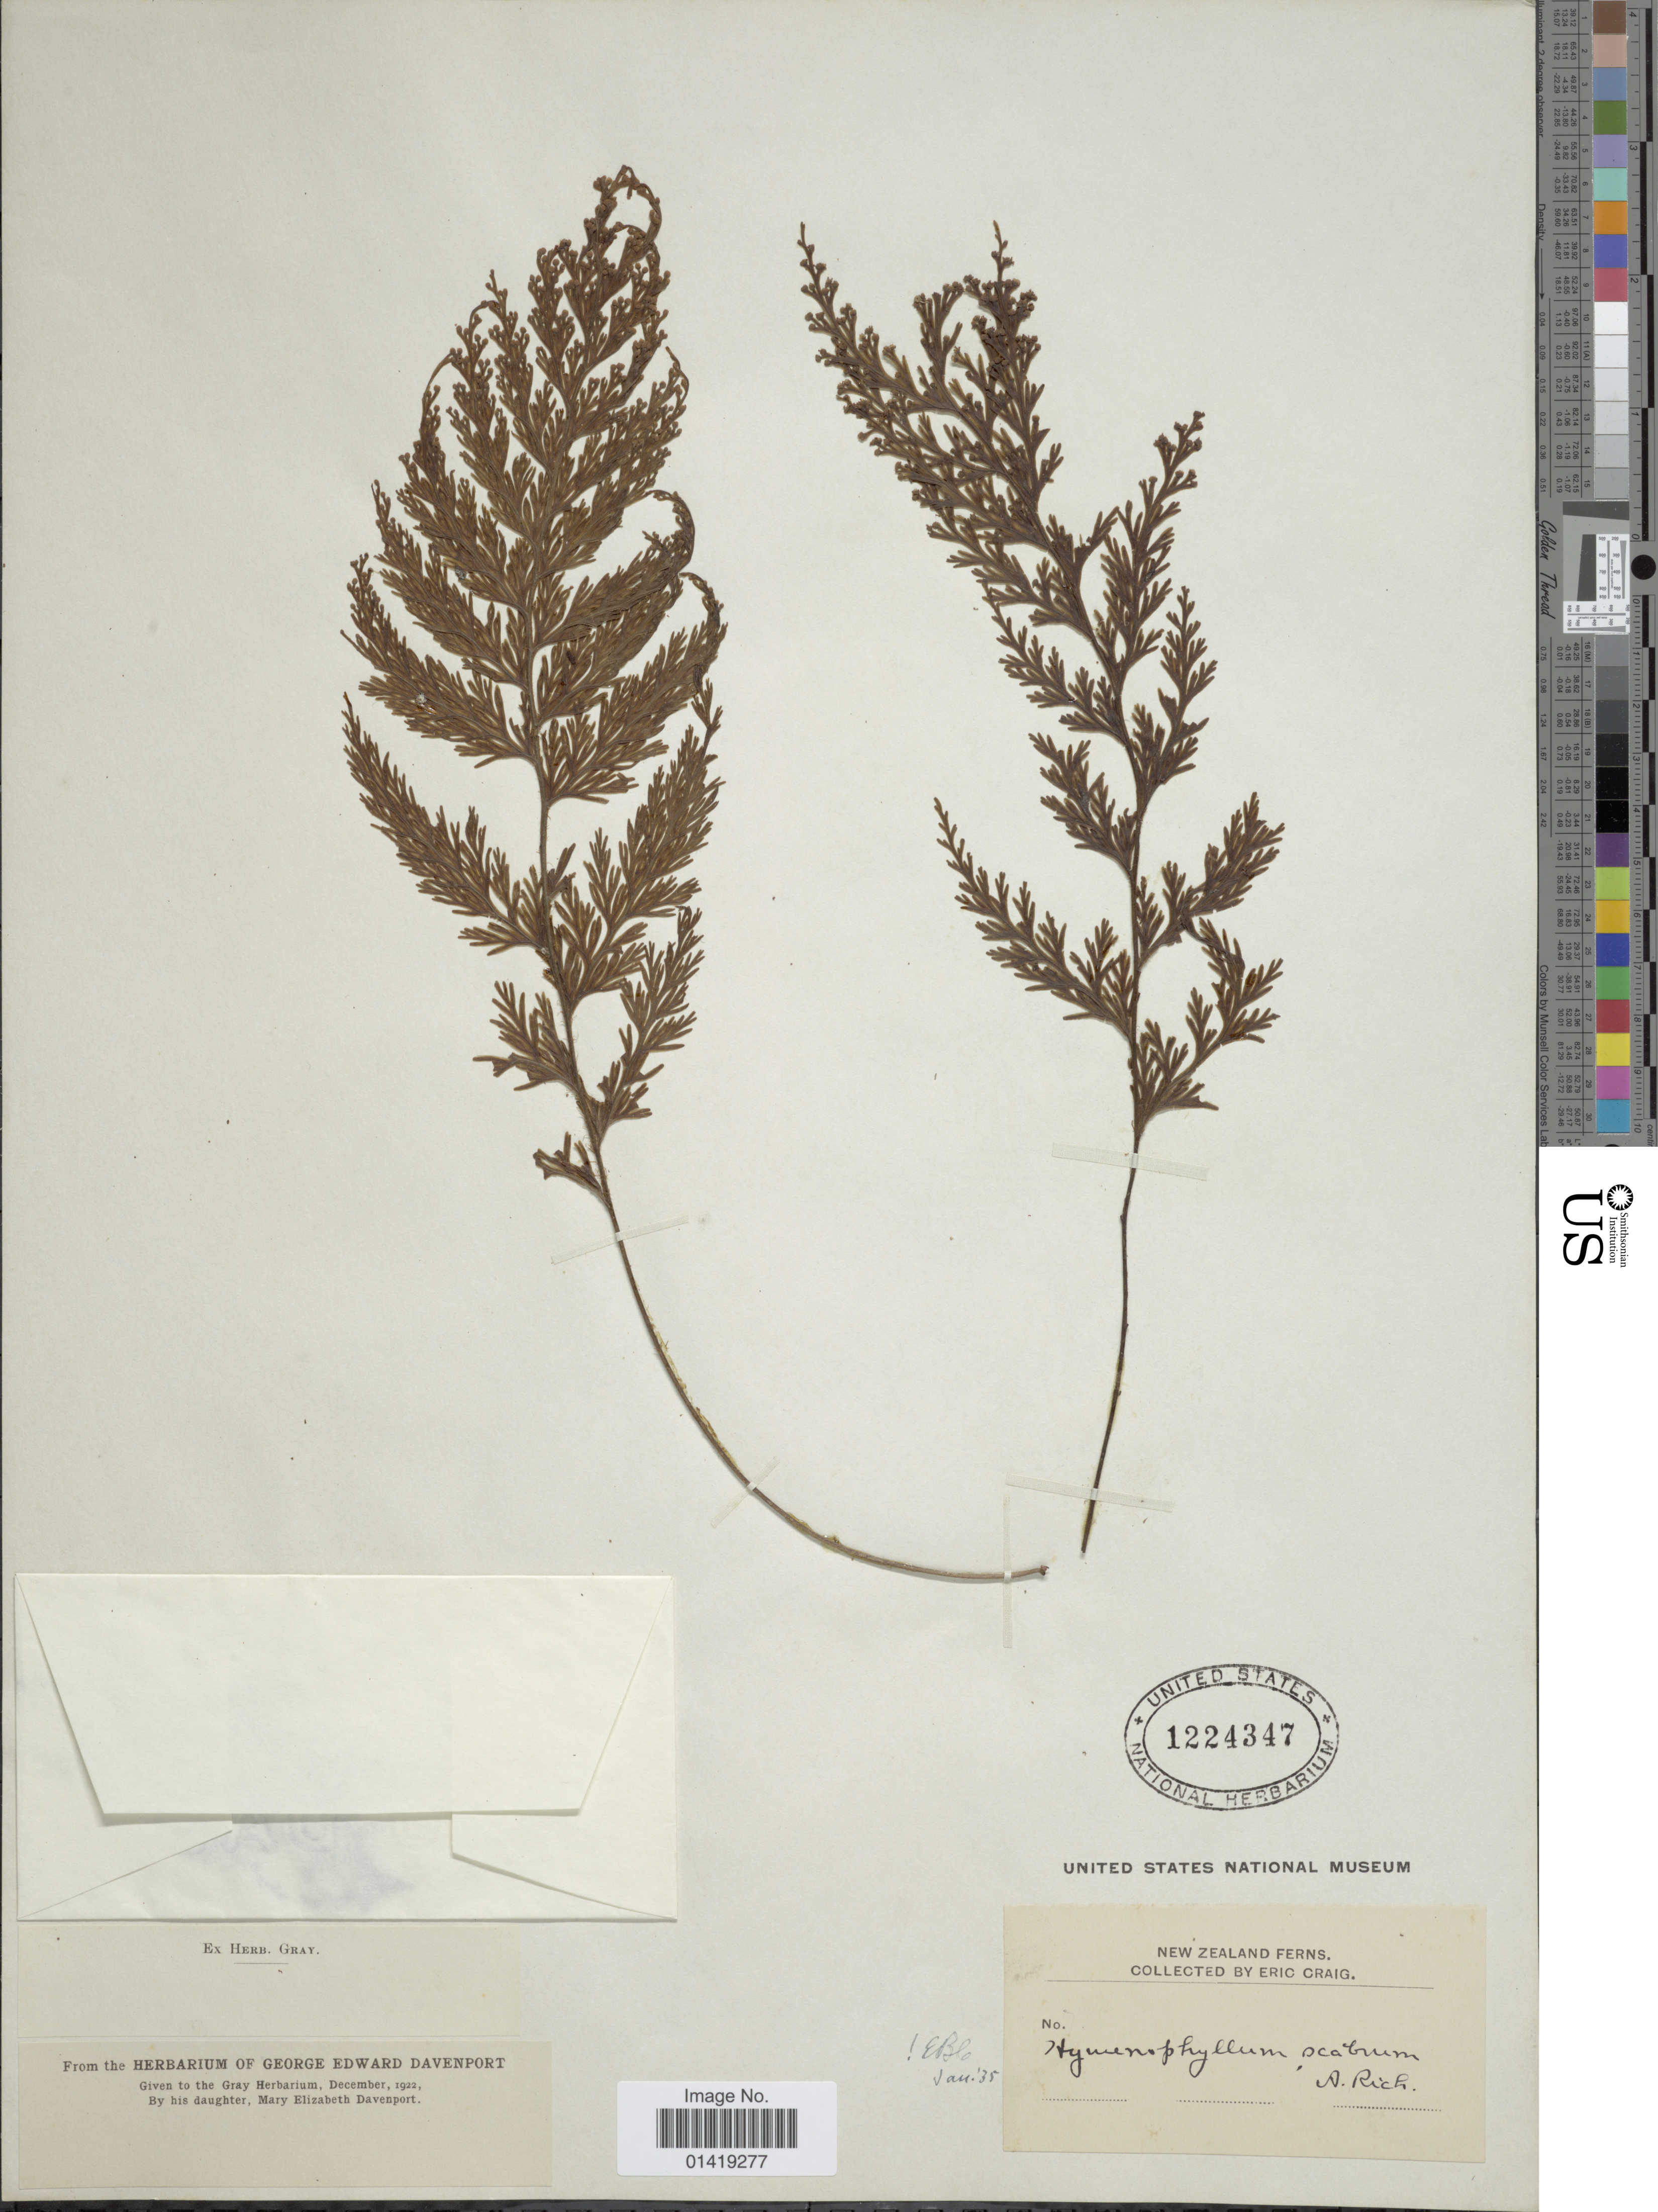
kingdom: Plantae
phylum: Tracheophyta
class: Polypodiopsida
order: Hymenophyllales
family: Hymenophyllaceae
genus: Hymenophyllum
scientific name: Hymenophyllum scabrum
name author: A. Rich.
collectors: E. Craig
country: New Zealand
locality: New Zealand ferns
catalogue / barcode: US 1224347